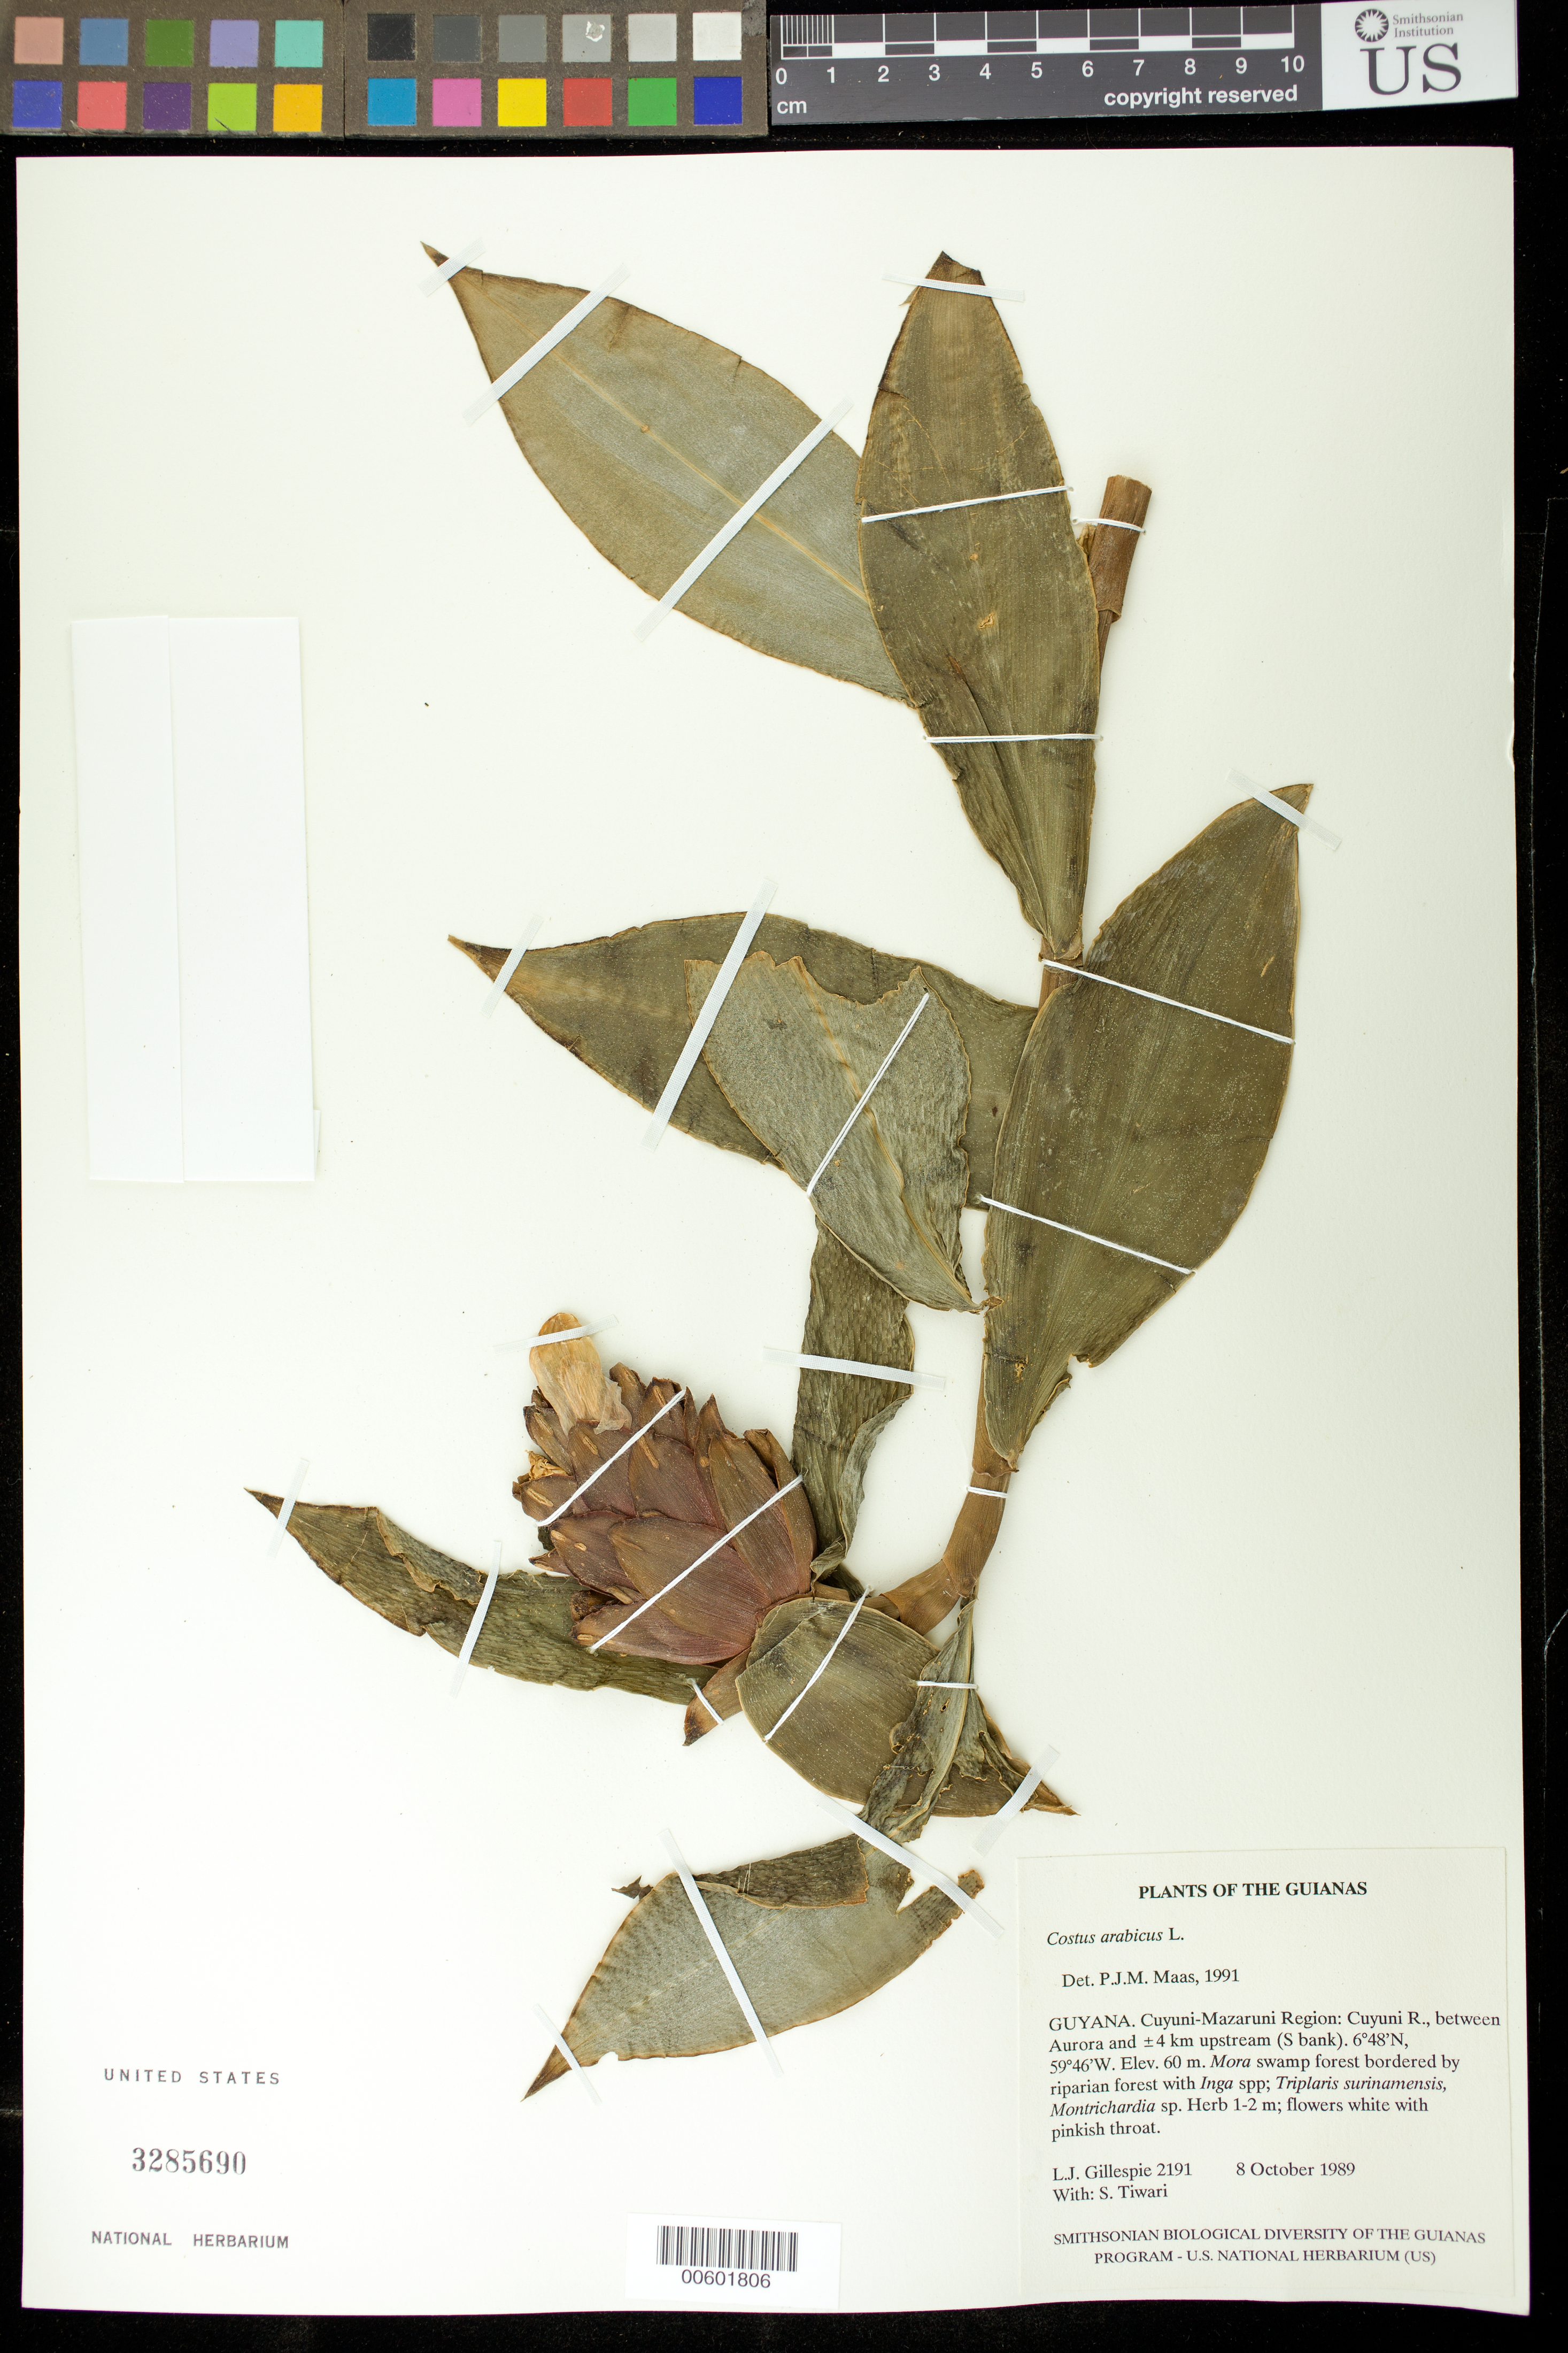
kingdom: Plantae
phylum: Tracheophyta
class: Liliopsida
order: Zingiberales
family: Costaceae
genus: Costus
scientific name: Costus arabicus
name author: L.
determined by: Maas, Paul J. M.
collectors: L. J. Gillespie & S. Tiwari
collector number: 2191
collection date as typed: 8 October 1989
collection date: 1989-10-08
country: Guyana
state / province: Cuyuni-Mazaruni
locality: Cuyuni R., between Aurora and ±4 km upstream (S bank)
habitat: Mora swamp forest bordered by riparian forest. Inga spp; Triplaris surinamensis, Montrichardia sp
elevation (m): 60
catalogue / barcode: US 3285690